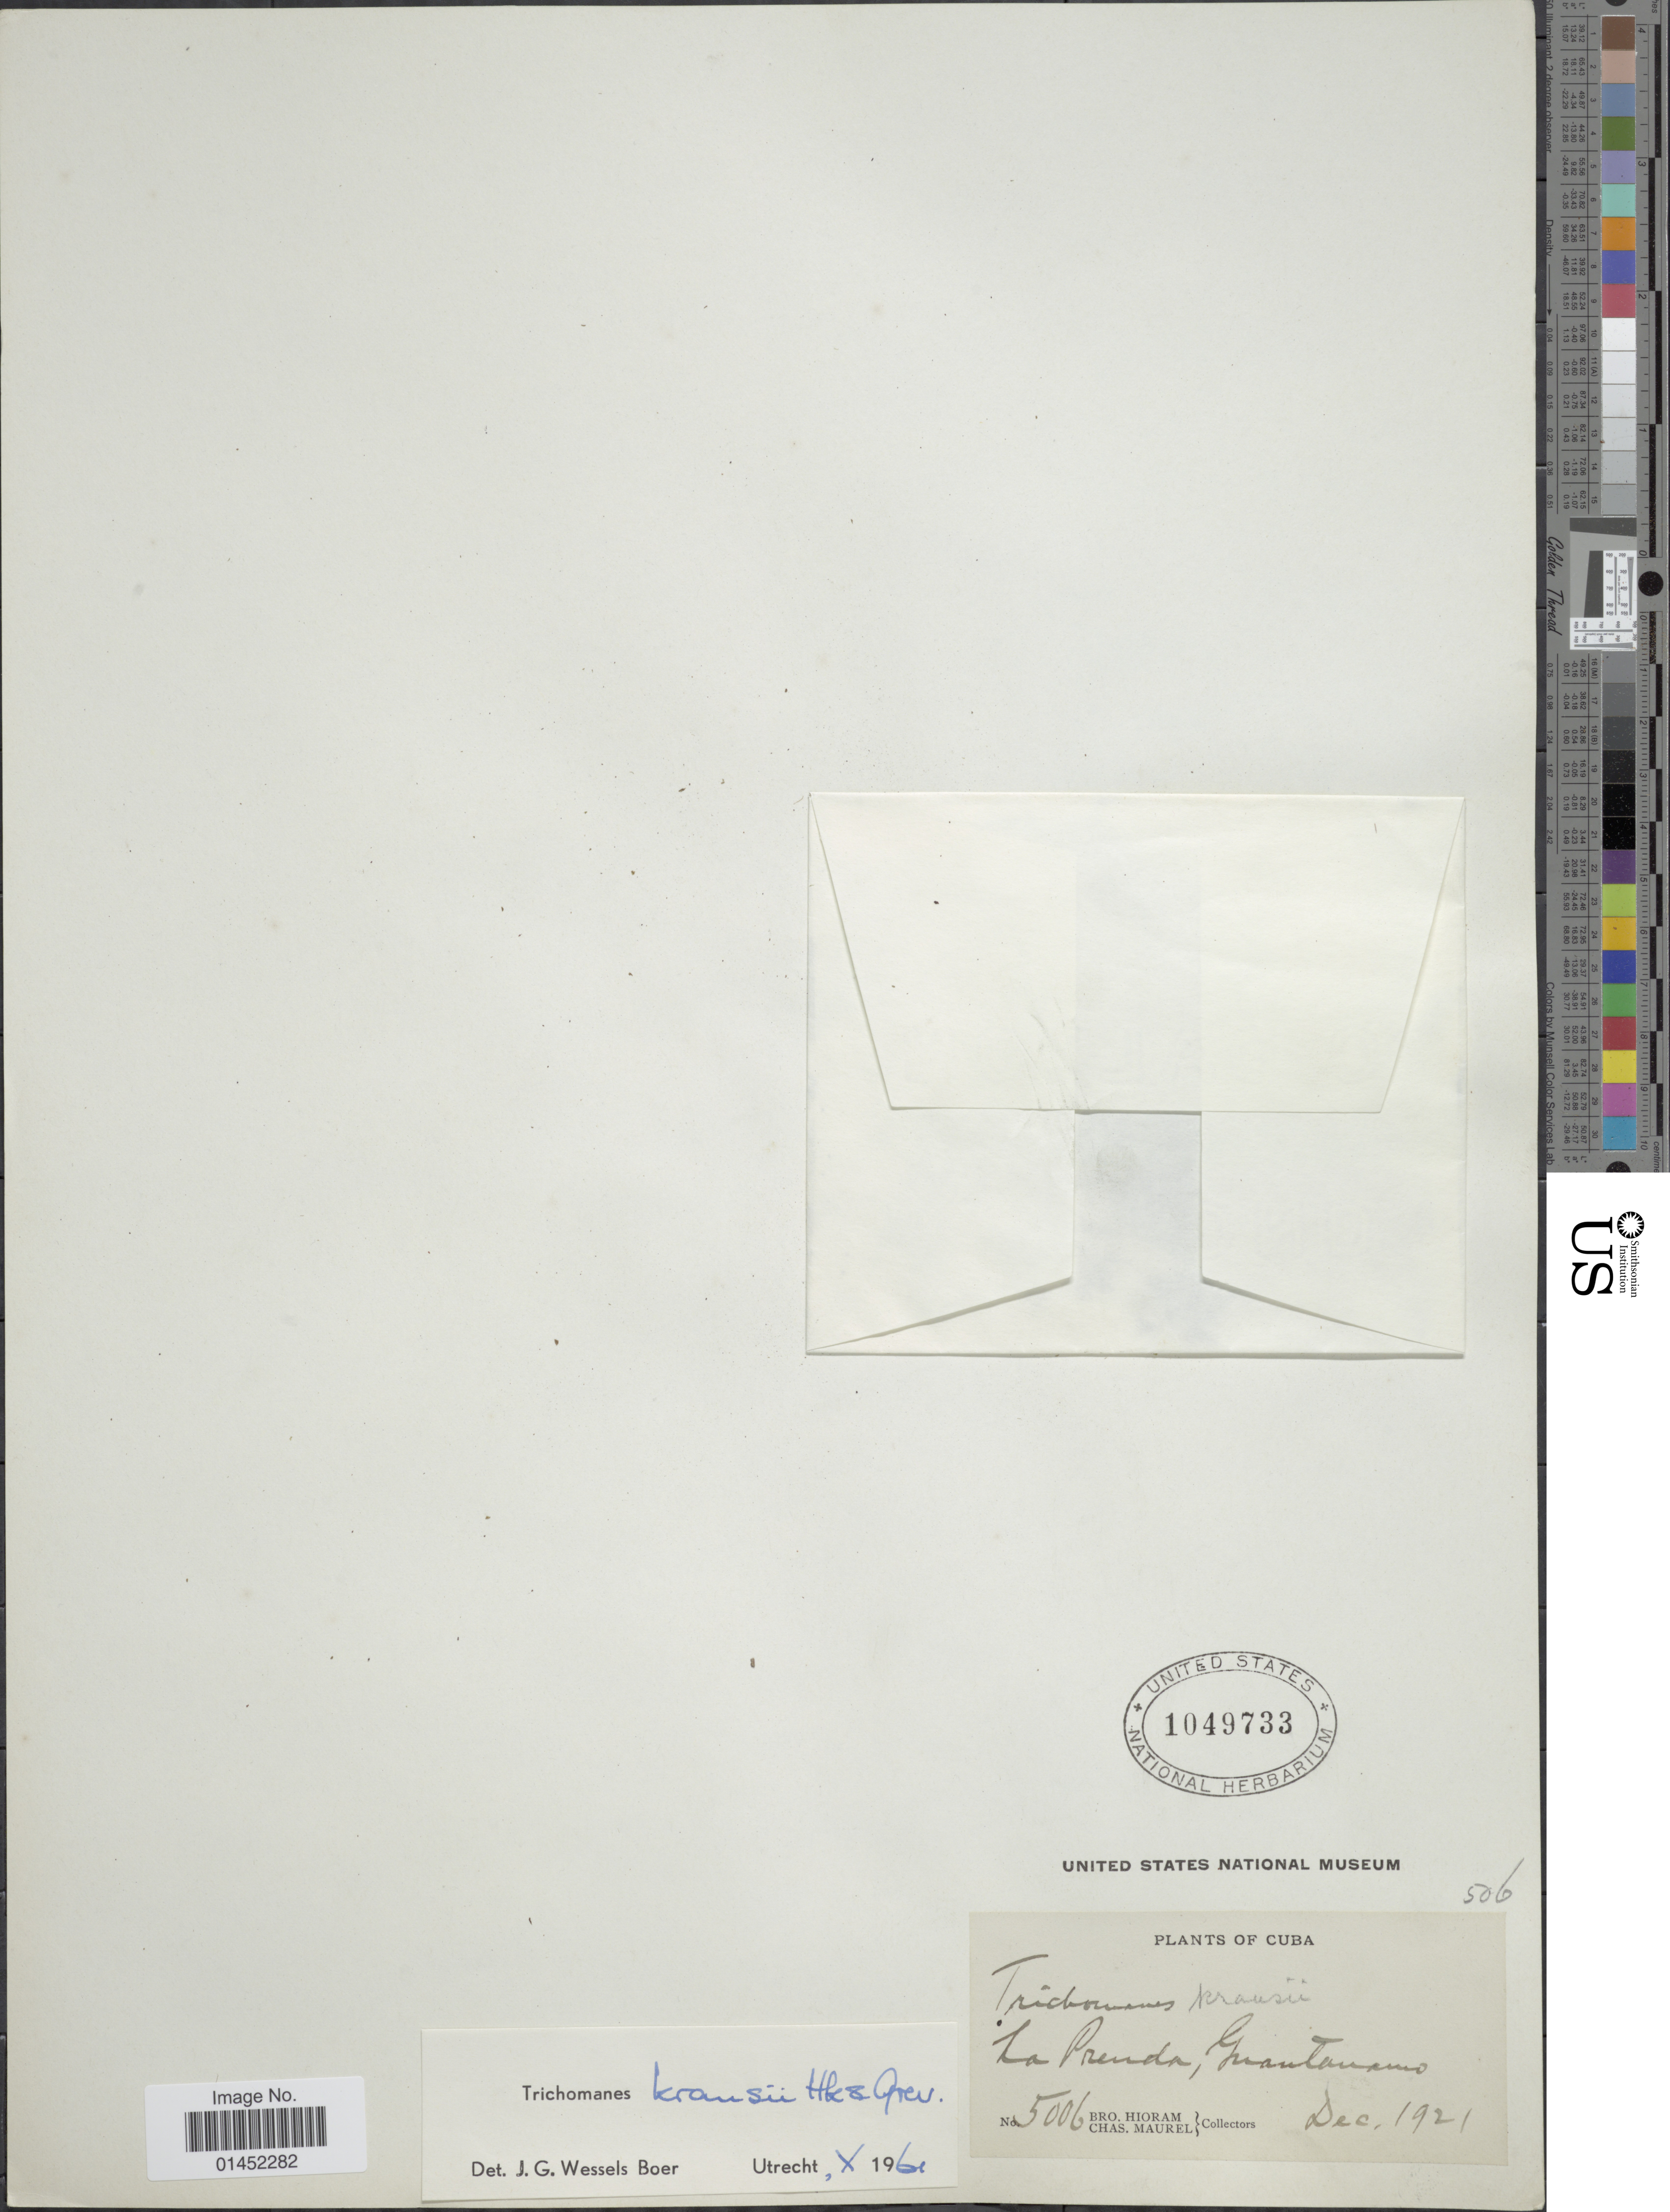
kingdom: Plantae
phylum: Tracheophyta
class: Polypodiopsida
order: Hymenophyllales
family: Hymenophyllaceae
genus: Didymoglossum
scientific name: Didymoglossum kraussii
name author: (Hook. & Grev.) C. Presl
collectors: Bro. Hioram & C. Maurel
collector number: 5006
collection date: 1921-12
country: Cuba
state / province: Guantánamo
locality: La Prenda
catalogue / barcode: US 1049733